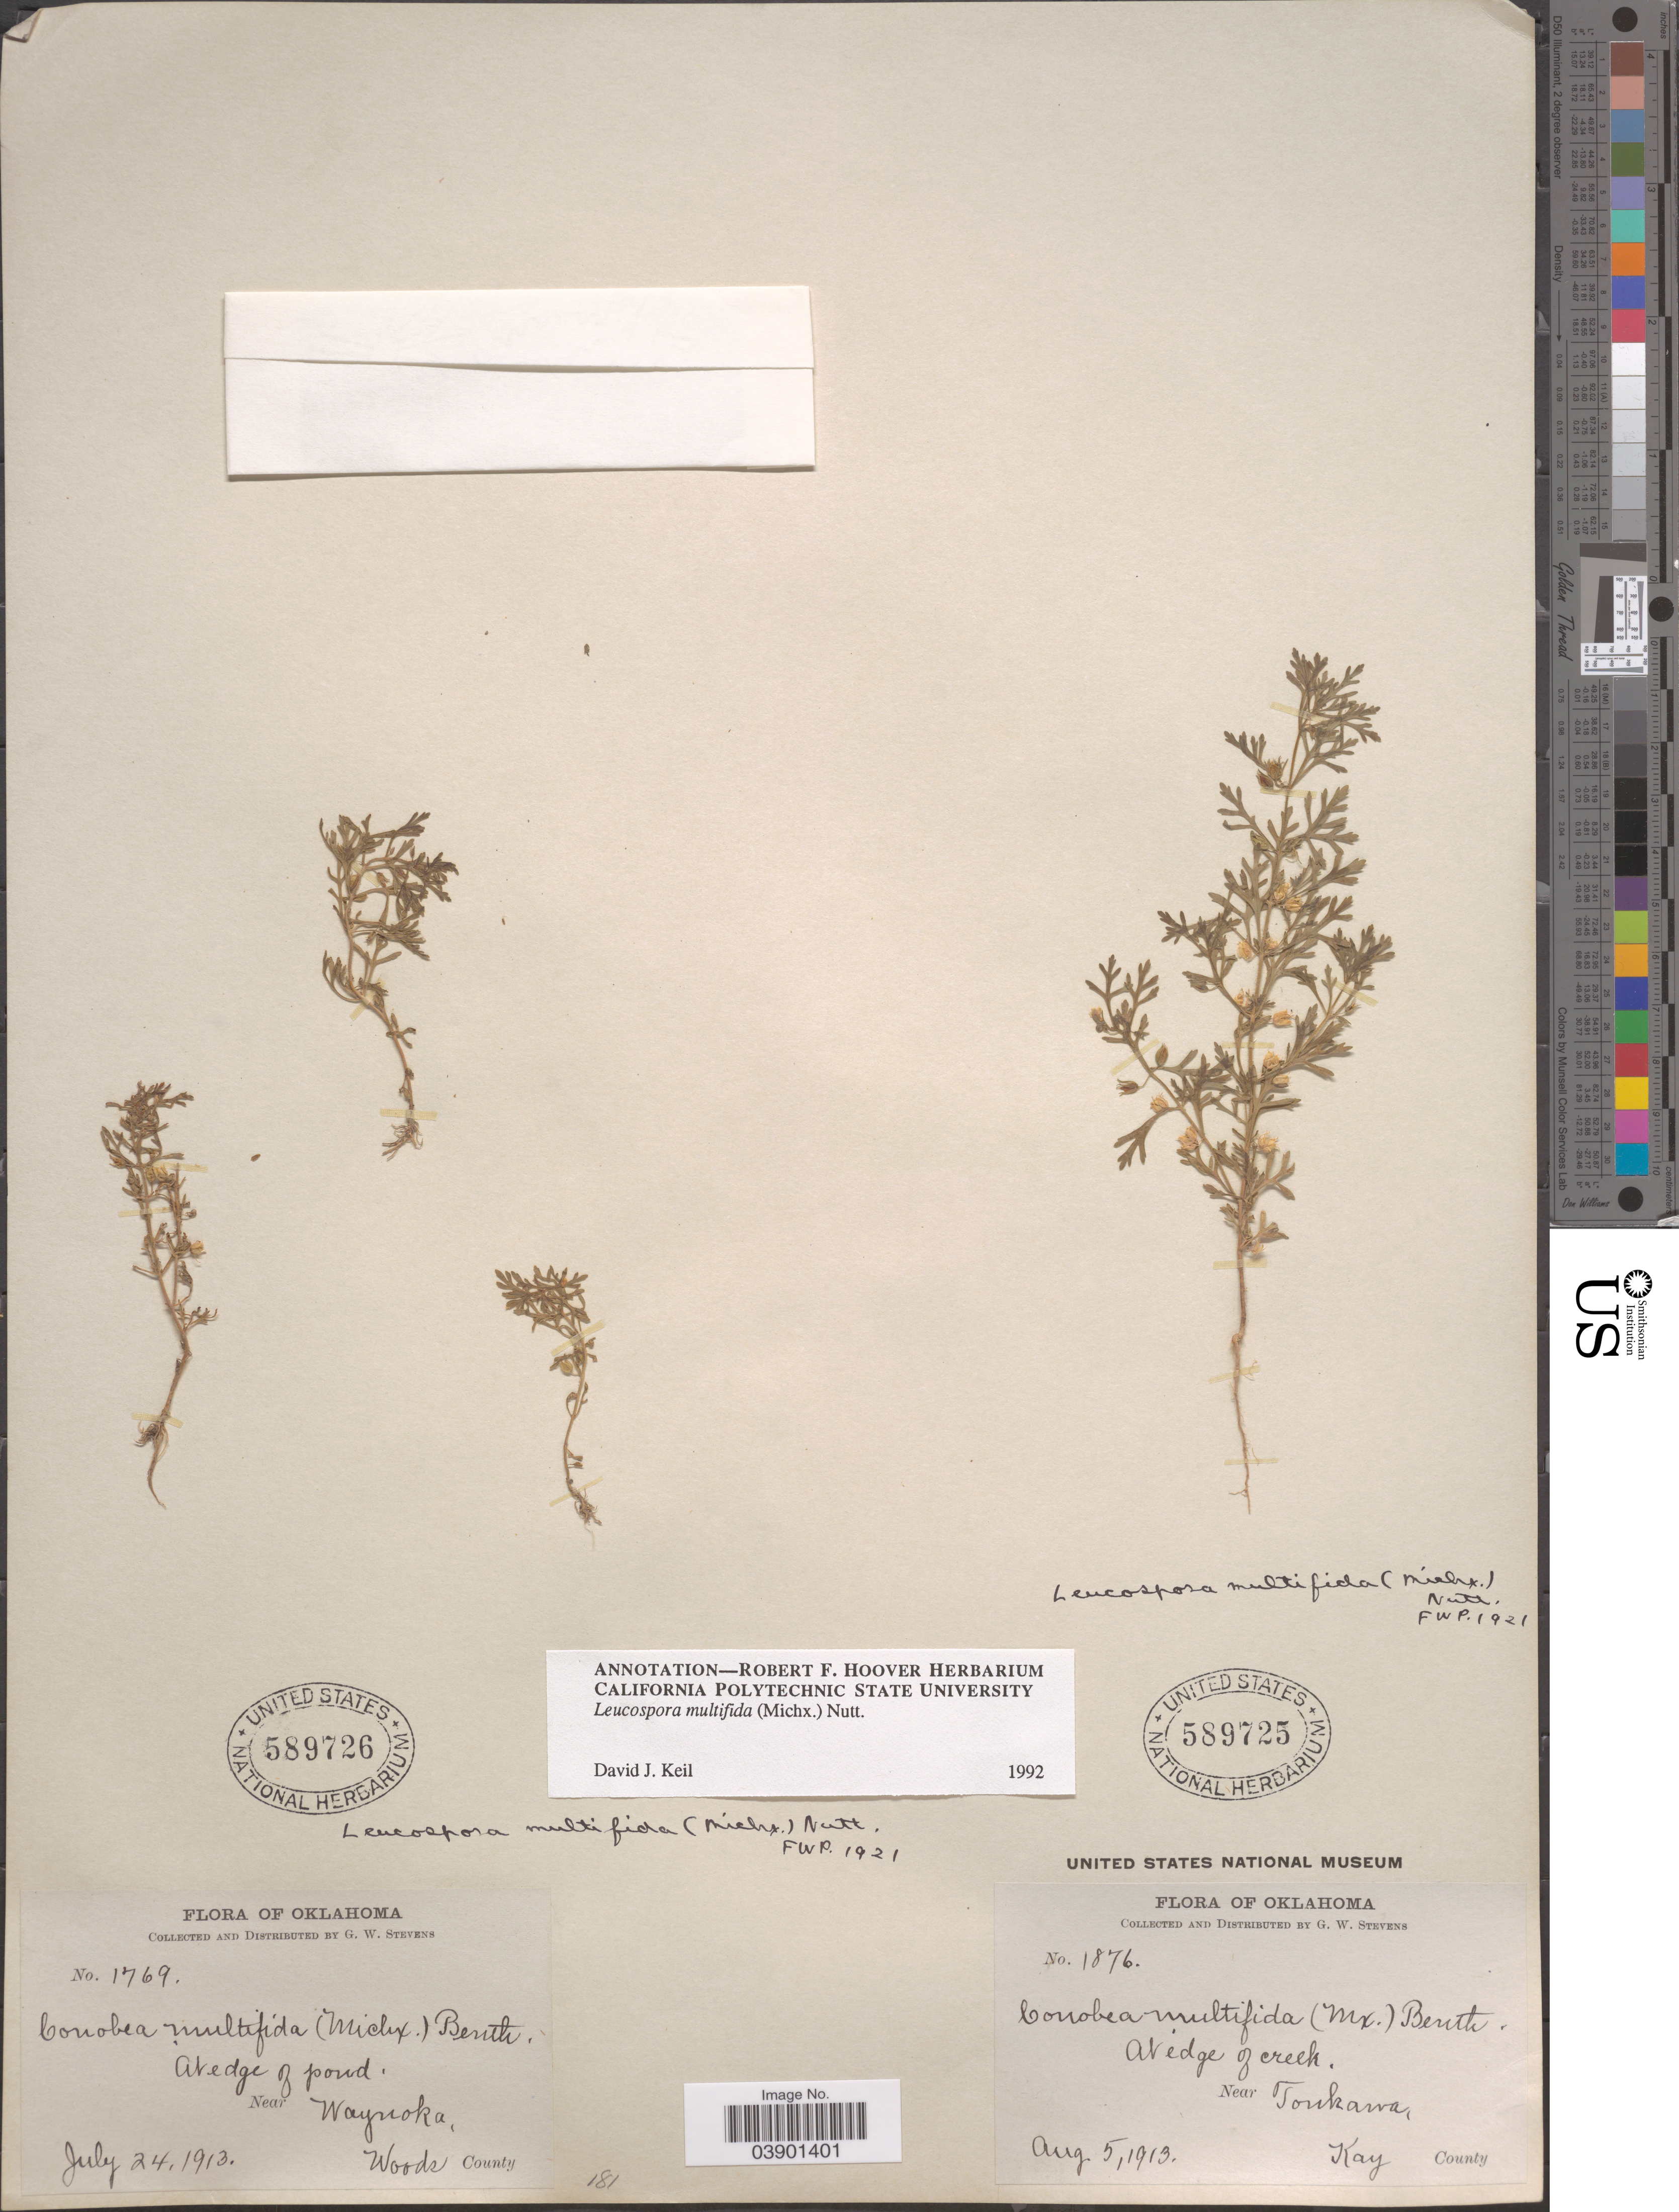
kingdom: Plantae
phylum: Tracheophyta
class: Magnoliopsida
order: Lamiales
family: Plantaginaceae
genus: Leucospora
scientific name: Leucospora multifida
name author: (Michx.) Nutt.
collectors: G. W. Stevens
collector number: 1876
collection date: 1913-08-05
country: United States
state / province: Oklahoma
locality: At edge of creek, Near Toukawa, Kay County.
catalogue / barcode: US 589725-2